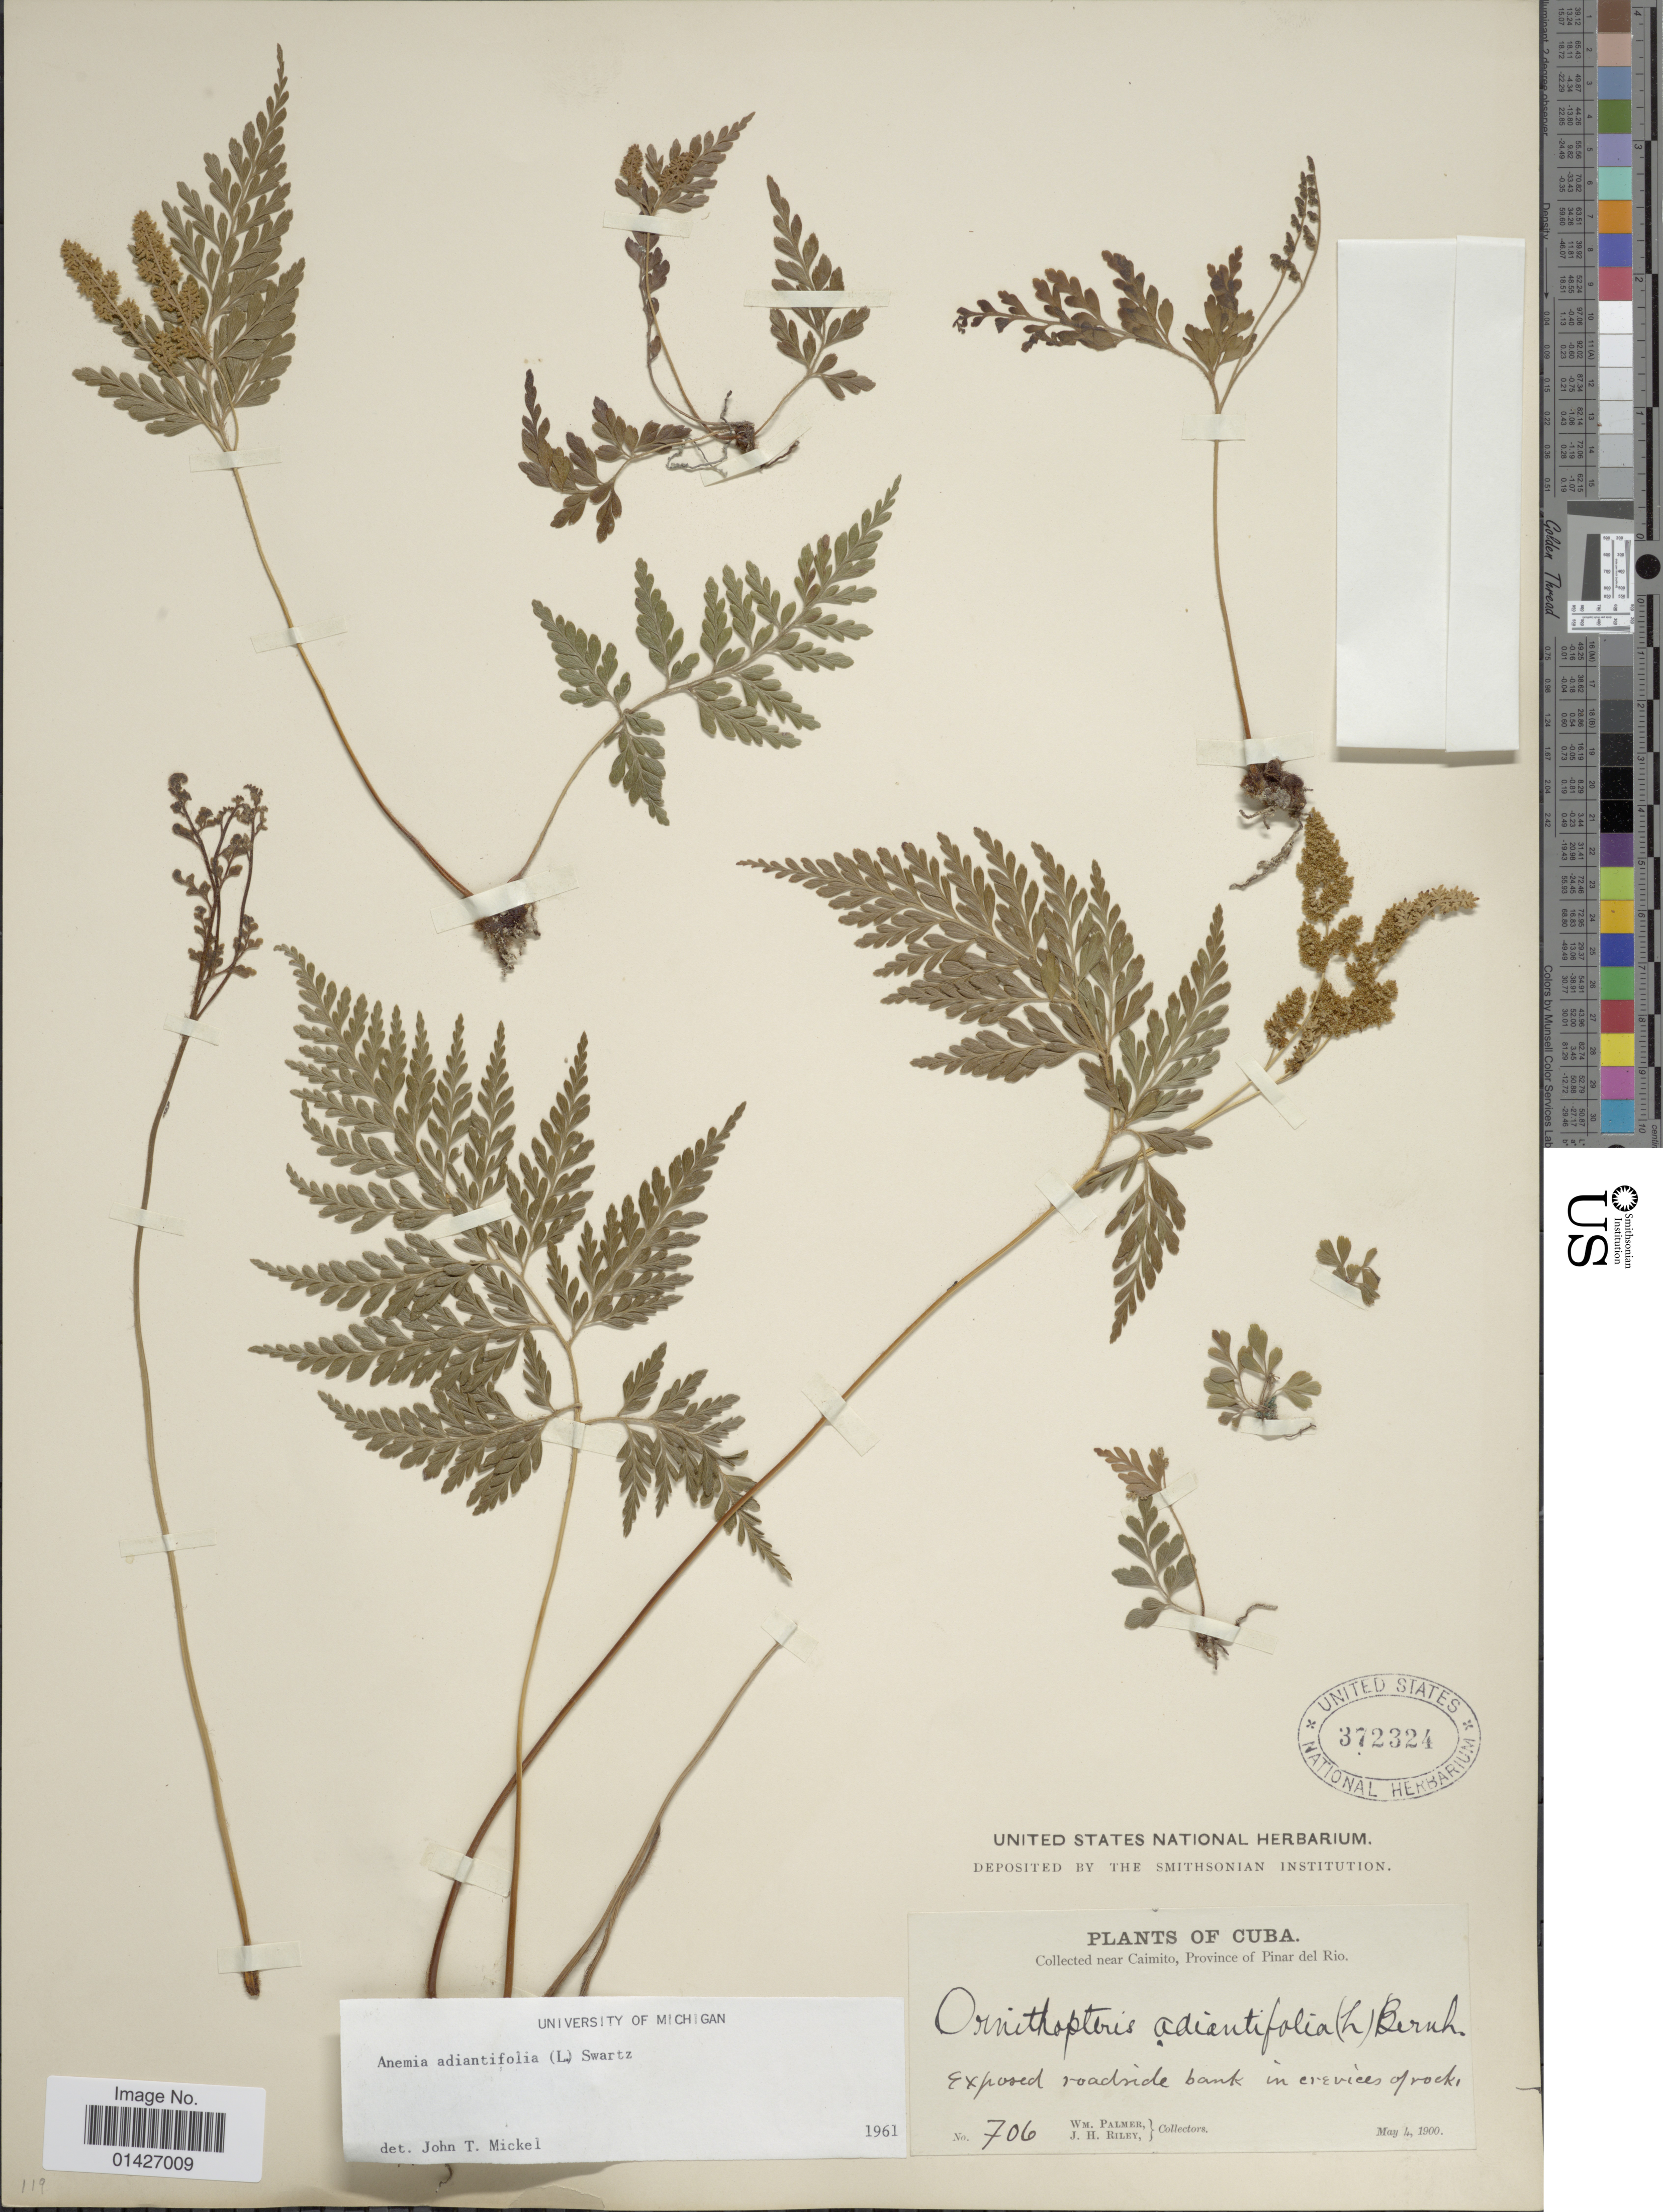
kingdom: Plantae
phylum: Tracheophyta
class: Polypodiopsida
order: Schizaeales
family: Anemiaceae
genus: Anemia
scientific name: Anemia adiantifolia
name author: (L.) Sw.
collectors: W. Palmer & J. C. Riley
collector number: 706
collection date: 1900-05-04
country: Cuba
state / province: Pinar del Río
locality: Near Caimito, Province of Pinar del Rio. Exposed roadside bank in crevices of rocks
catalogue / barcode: US 372324